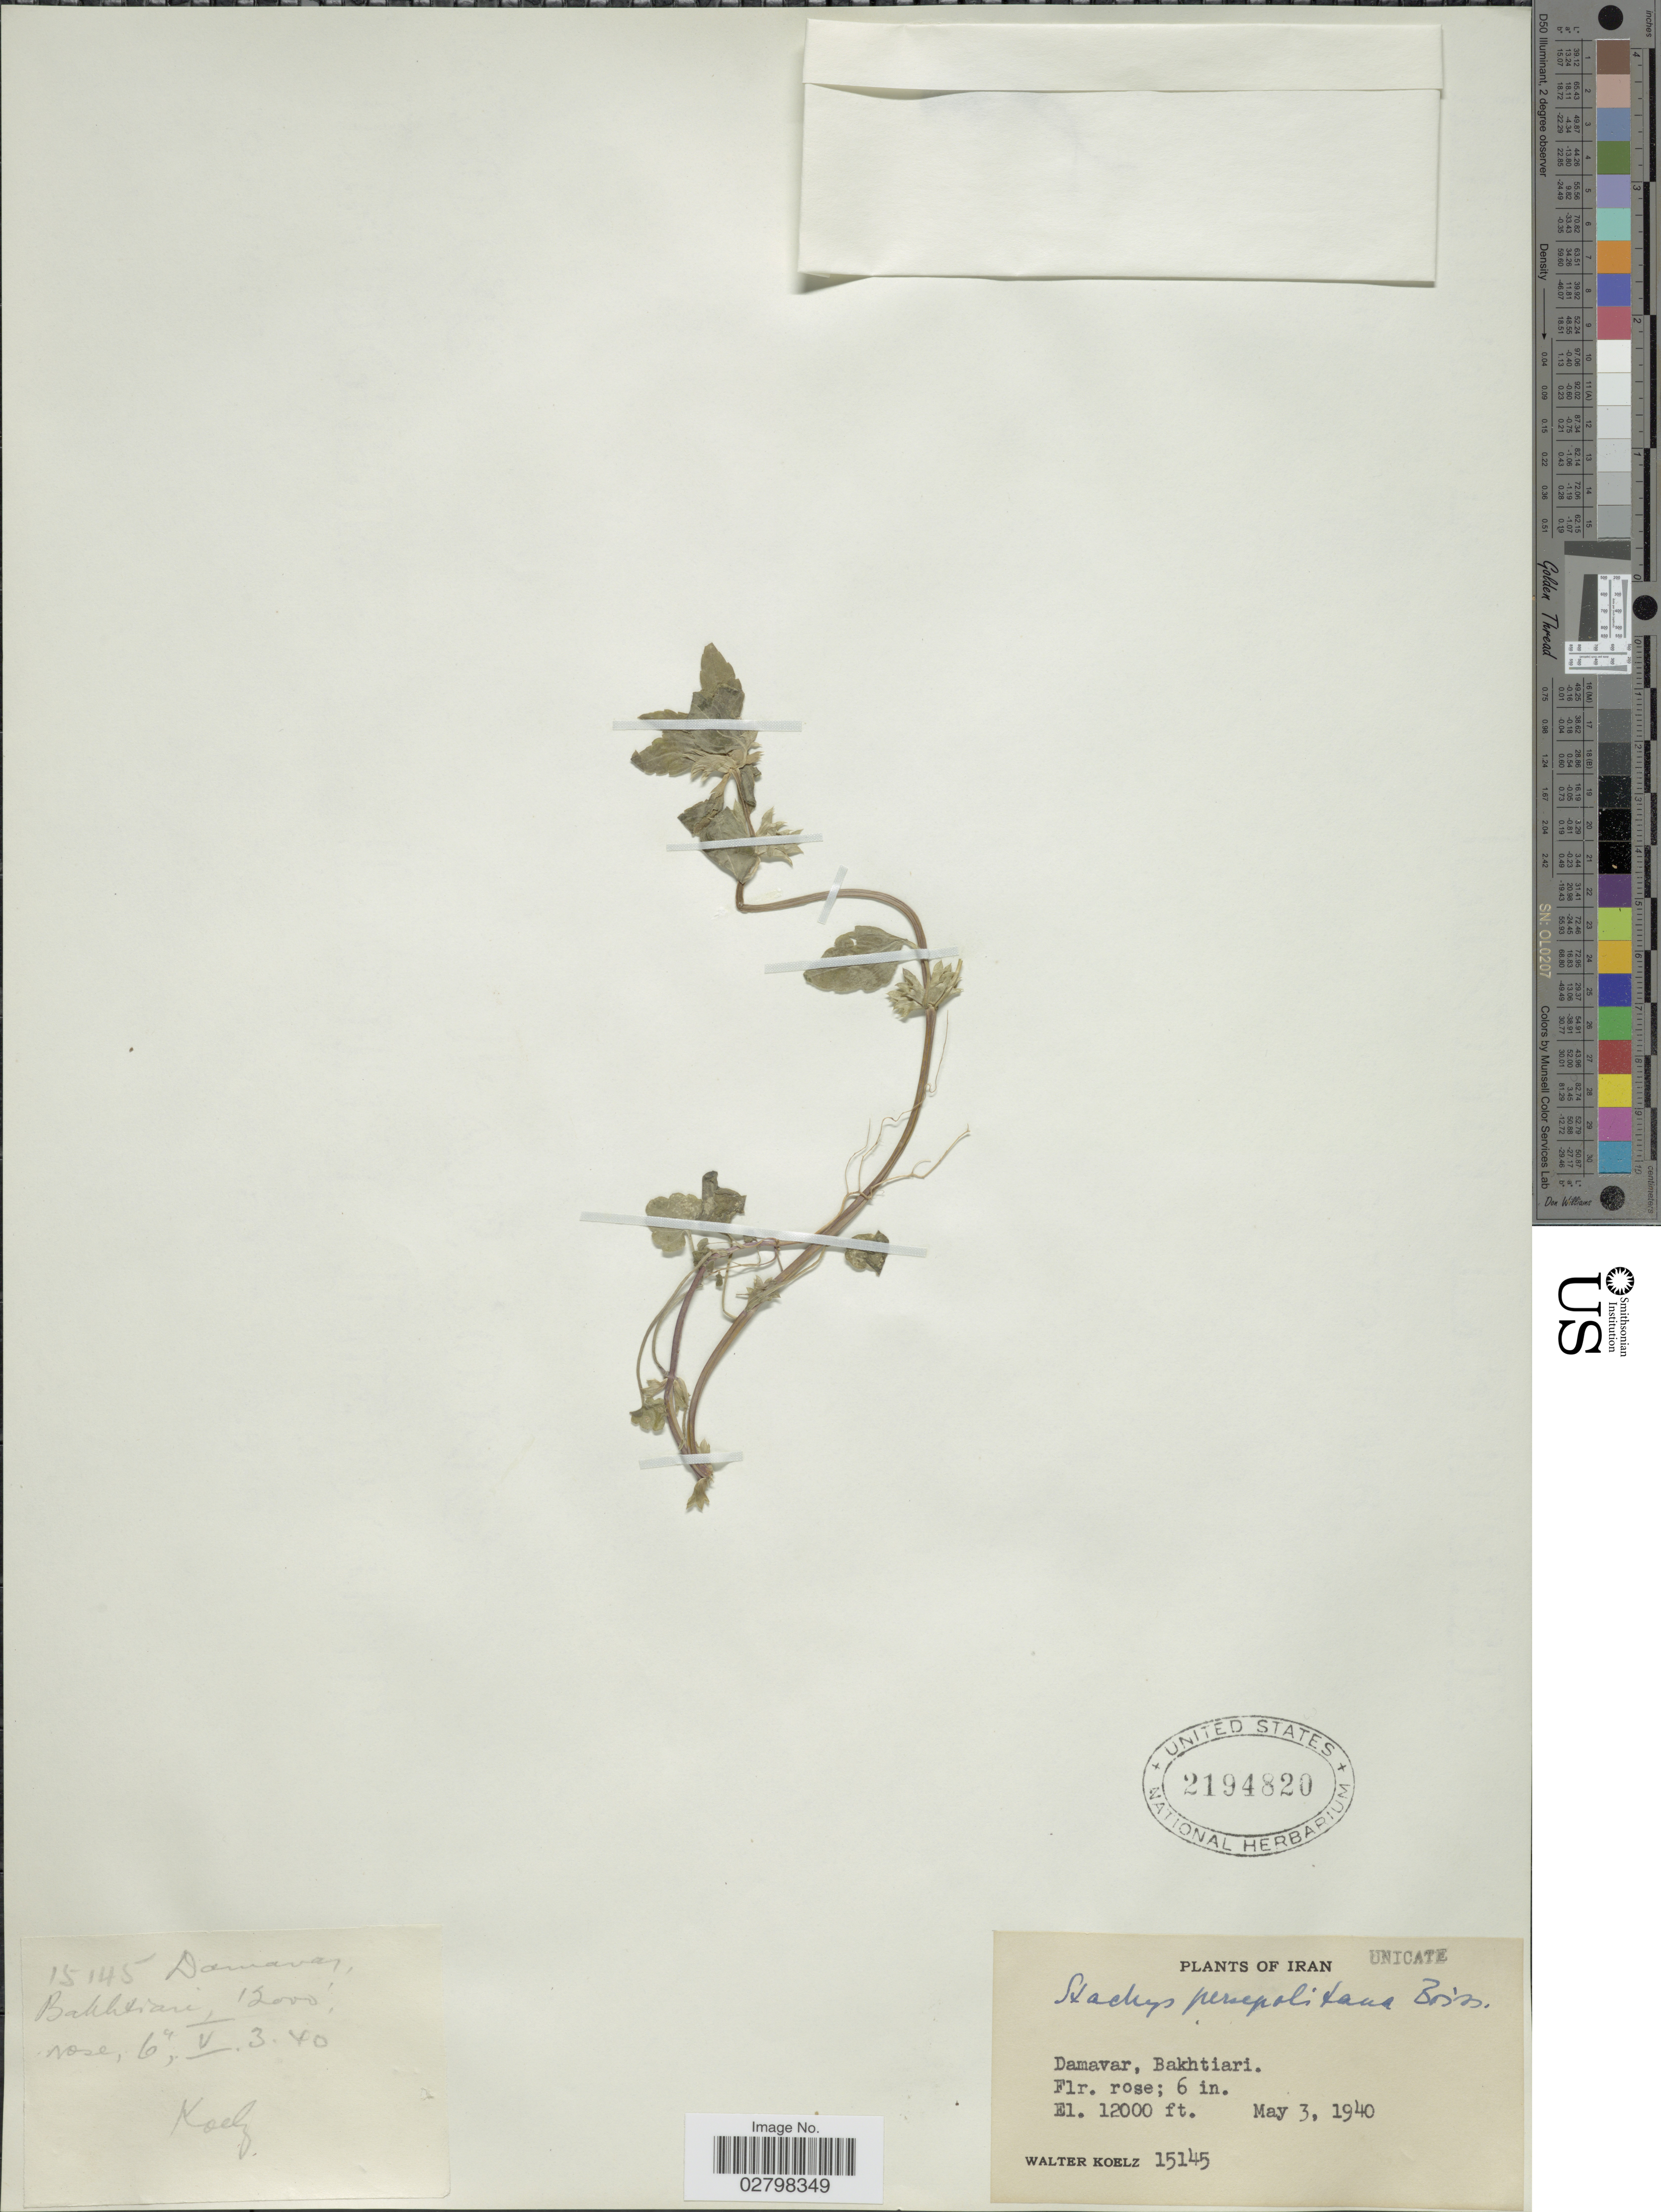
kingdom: Plantae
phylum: Tracheophyta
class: Magnoliopsida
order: Lamiales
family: Lamiaceae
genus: Stachys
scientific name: Stachys persepolitana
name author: Boiss.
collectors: W. N. Koelz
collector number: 15145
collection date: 1940-05-03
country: Iran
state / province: Chahar Mahaal and Bakhtiari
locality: Damavar, Bakhtiari.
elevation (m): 3658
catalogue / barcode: US 2194820